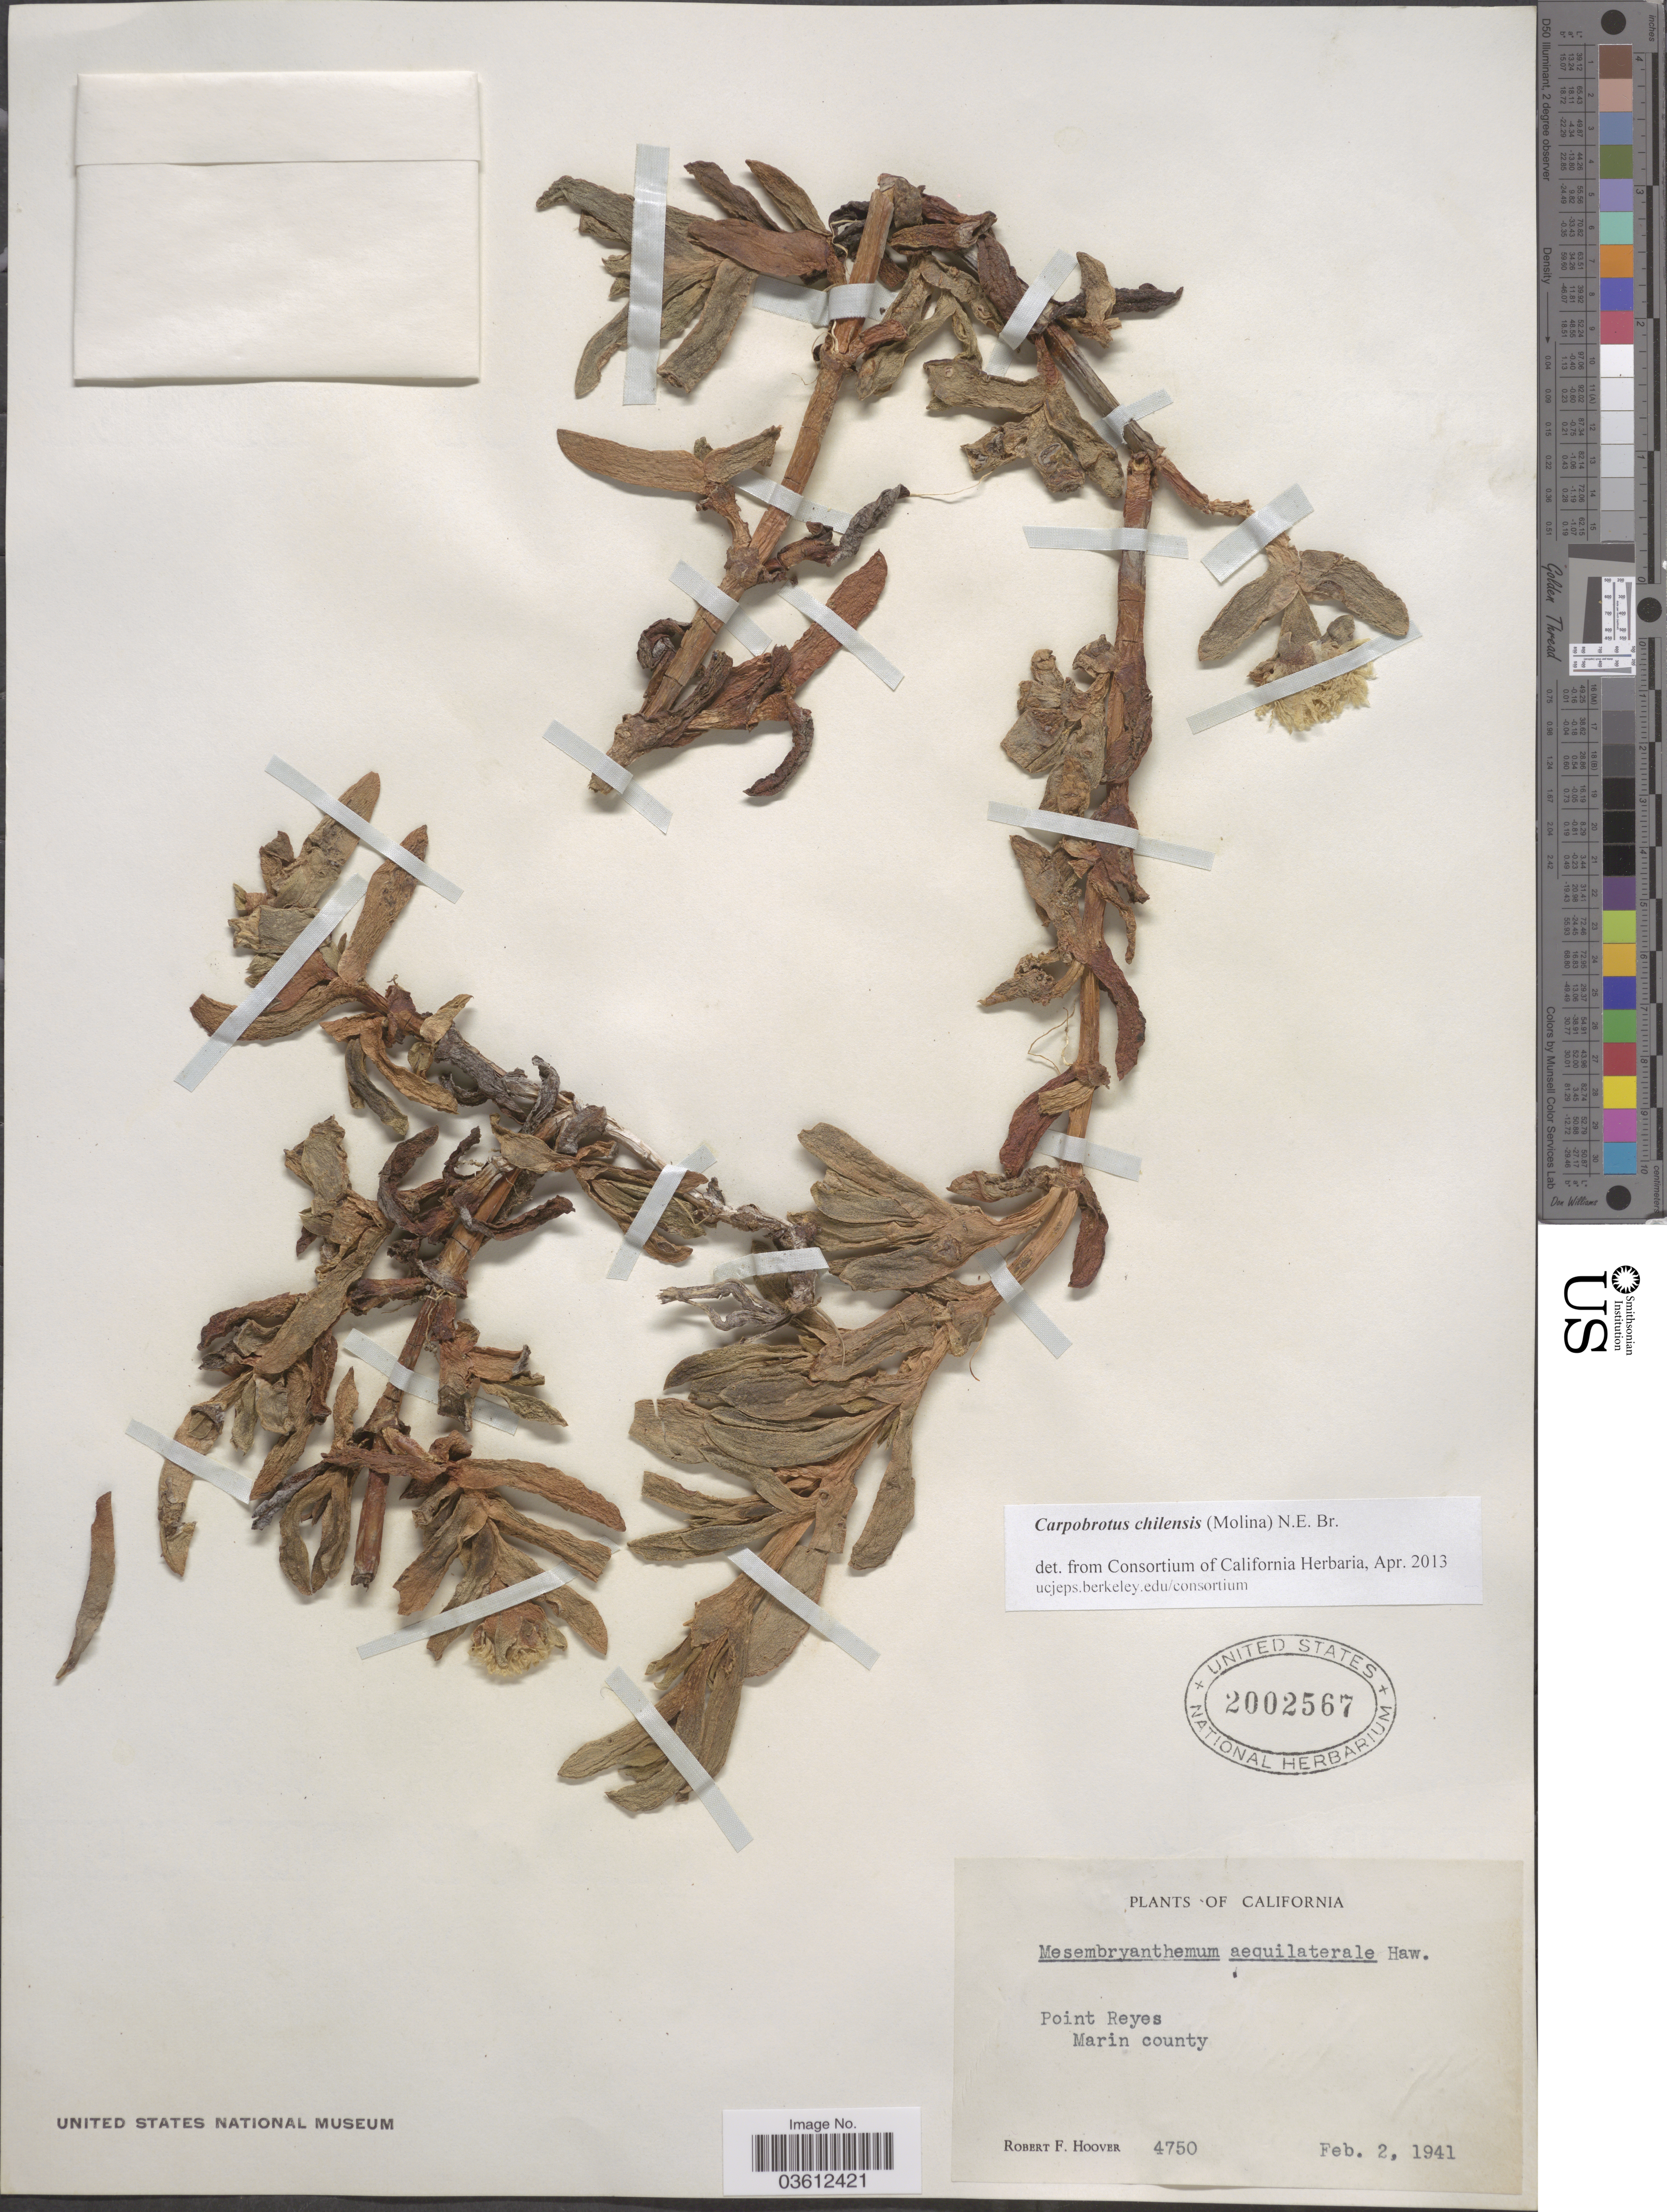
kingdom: Plantae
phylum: Tracheophyta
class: Magnoliopsida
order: Caryophyllales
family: Aizoaceae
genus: Carpobrotus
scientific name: Carpobrotus chilensis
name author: (Molina) N.E. Br.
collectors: R. F. Hoover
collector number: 4750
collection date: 1941-02-02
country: United States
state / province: California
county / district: Marin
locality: Point Reyes. Marin county.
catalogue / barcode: US 2002567